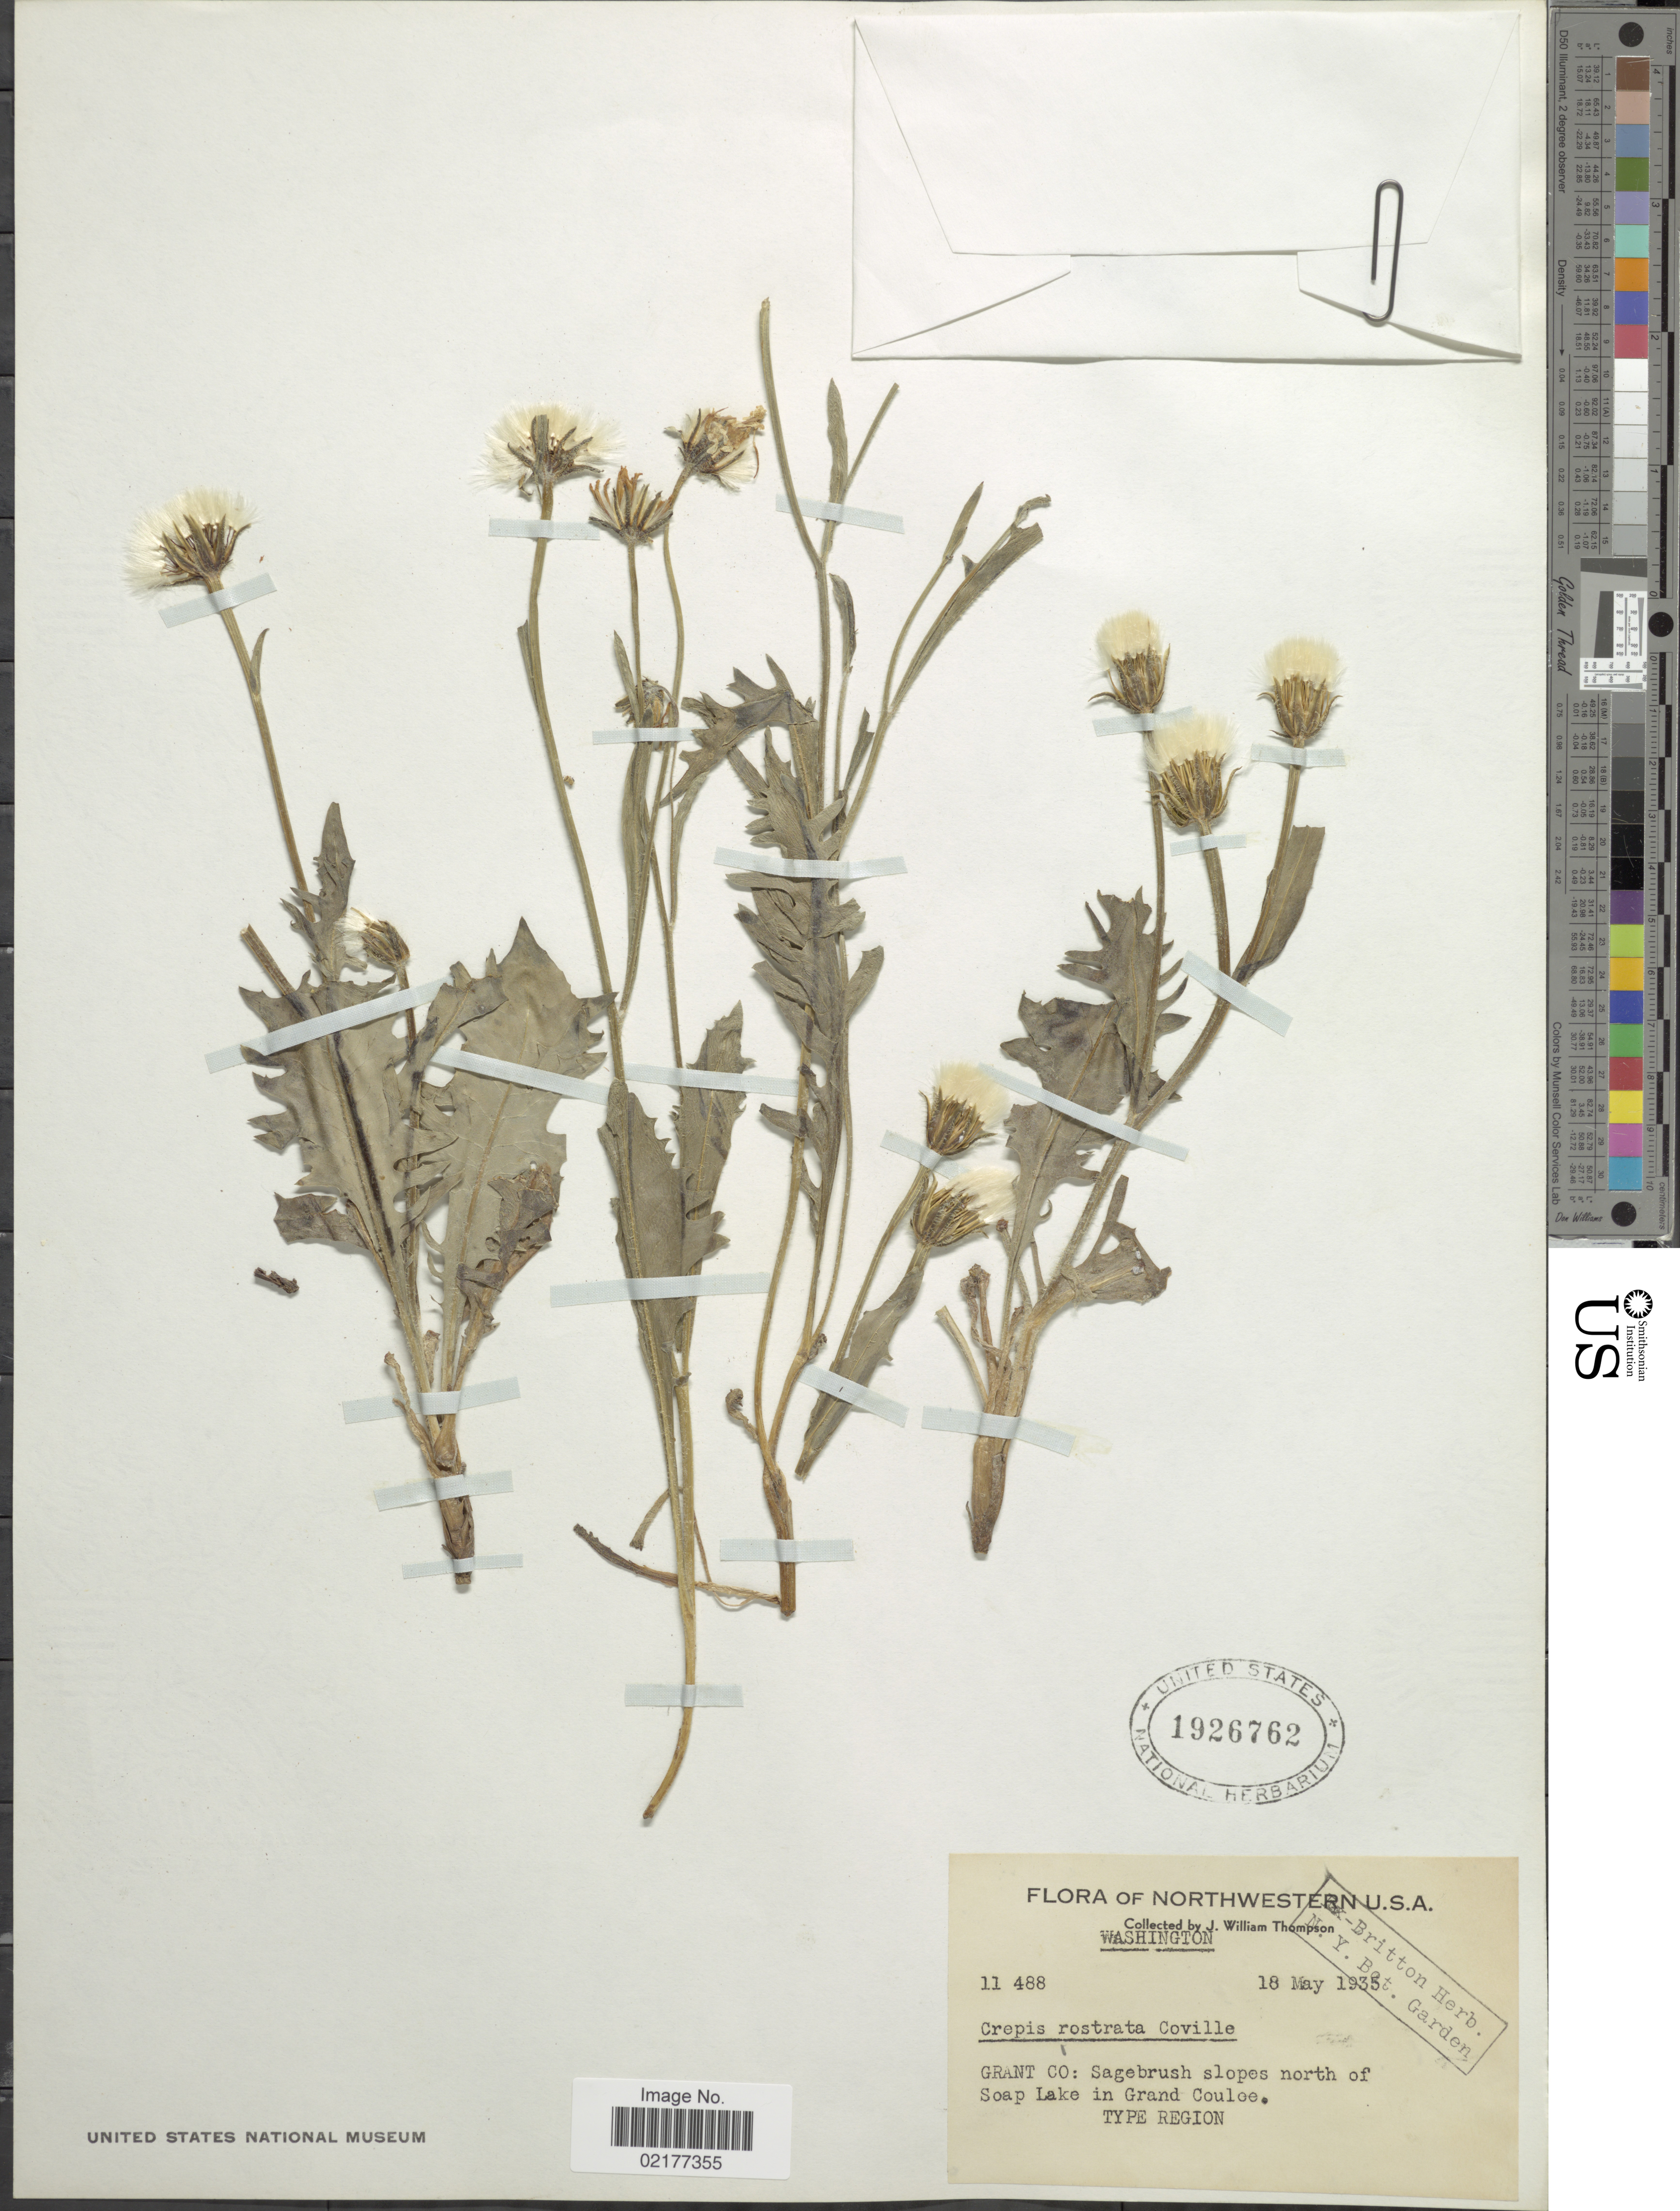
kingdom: Plantae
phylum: Tracheophyta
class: Magnoliopsida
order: Asterales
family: Asteraceae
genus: Crepis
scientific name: Crepis modocensis subsp. rostrata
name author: (Coville) Babc. & Stebbins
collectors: J. W. Thompson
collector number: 11488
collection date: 1935-05-18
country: United States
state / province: Washington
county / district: Grant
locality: Grant Co: Sagebrush slopes north of Soap Lake in Grand Coulee, Type Region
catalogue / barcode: US 1926762